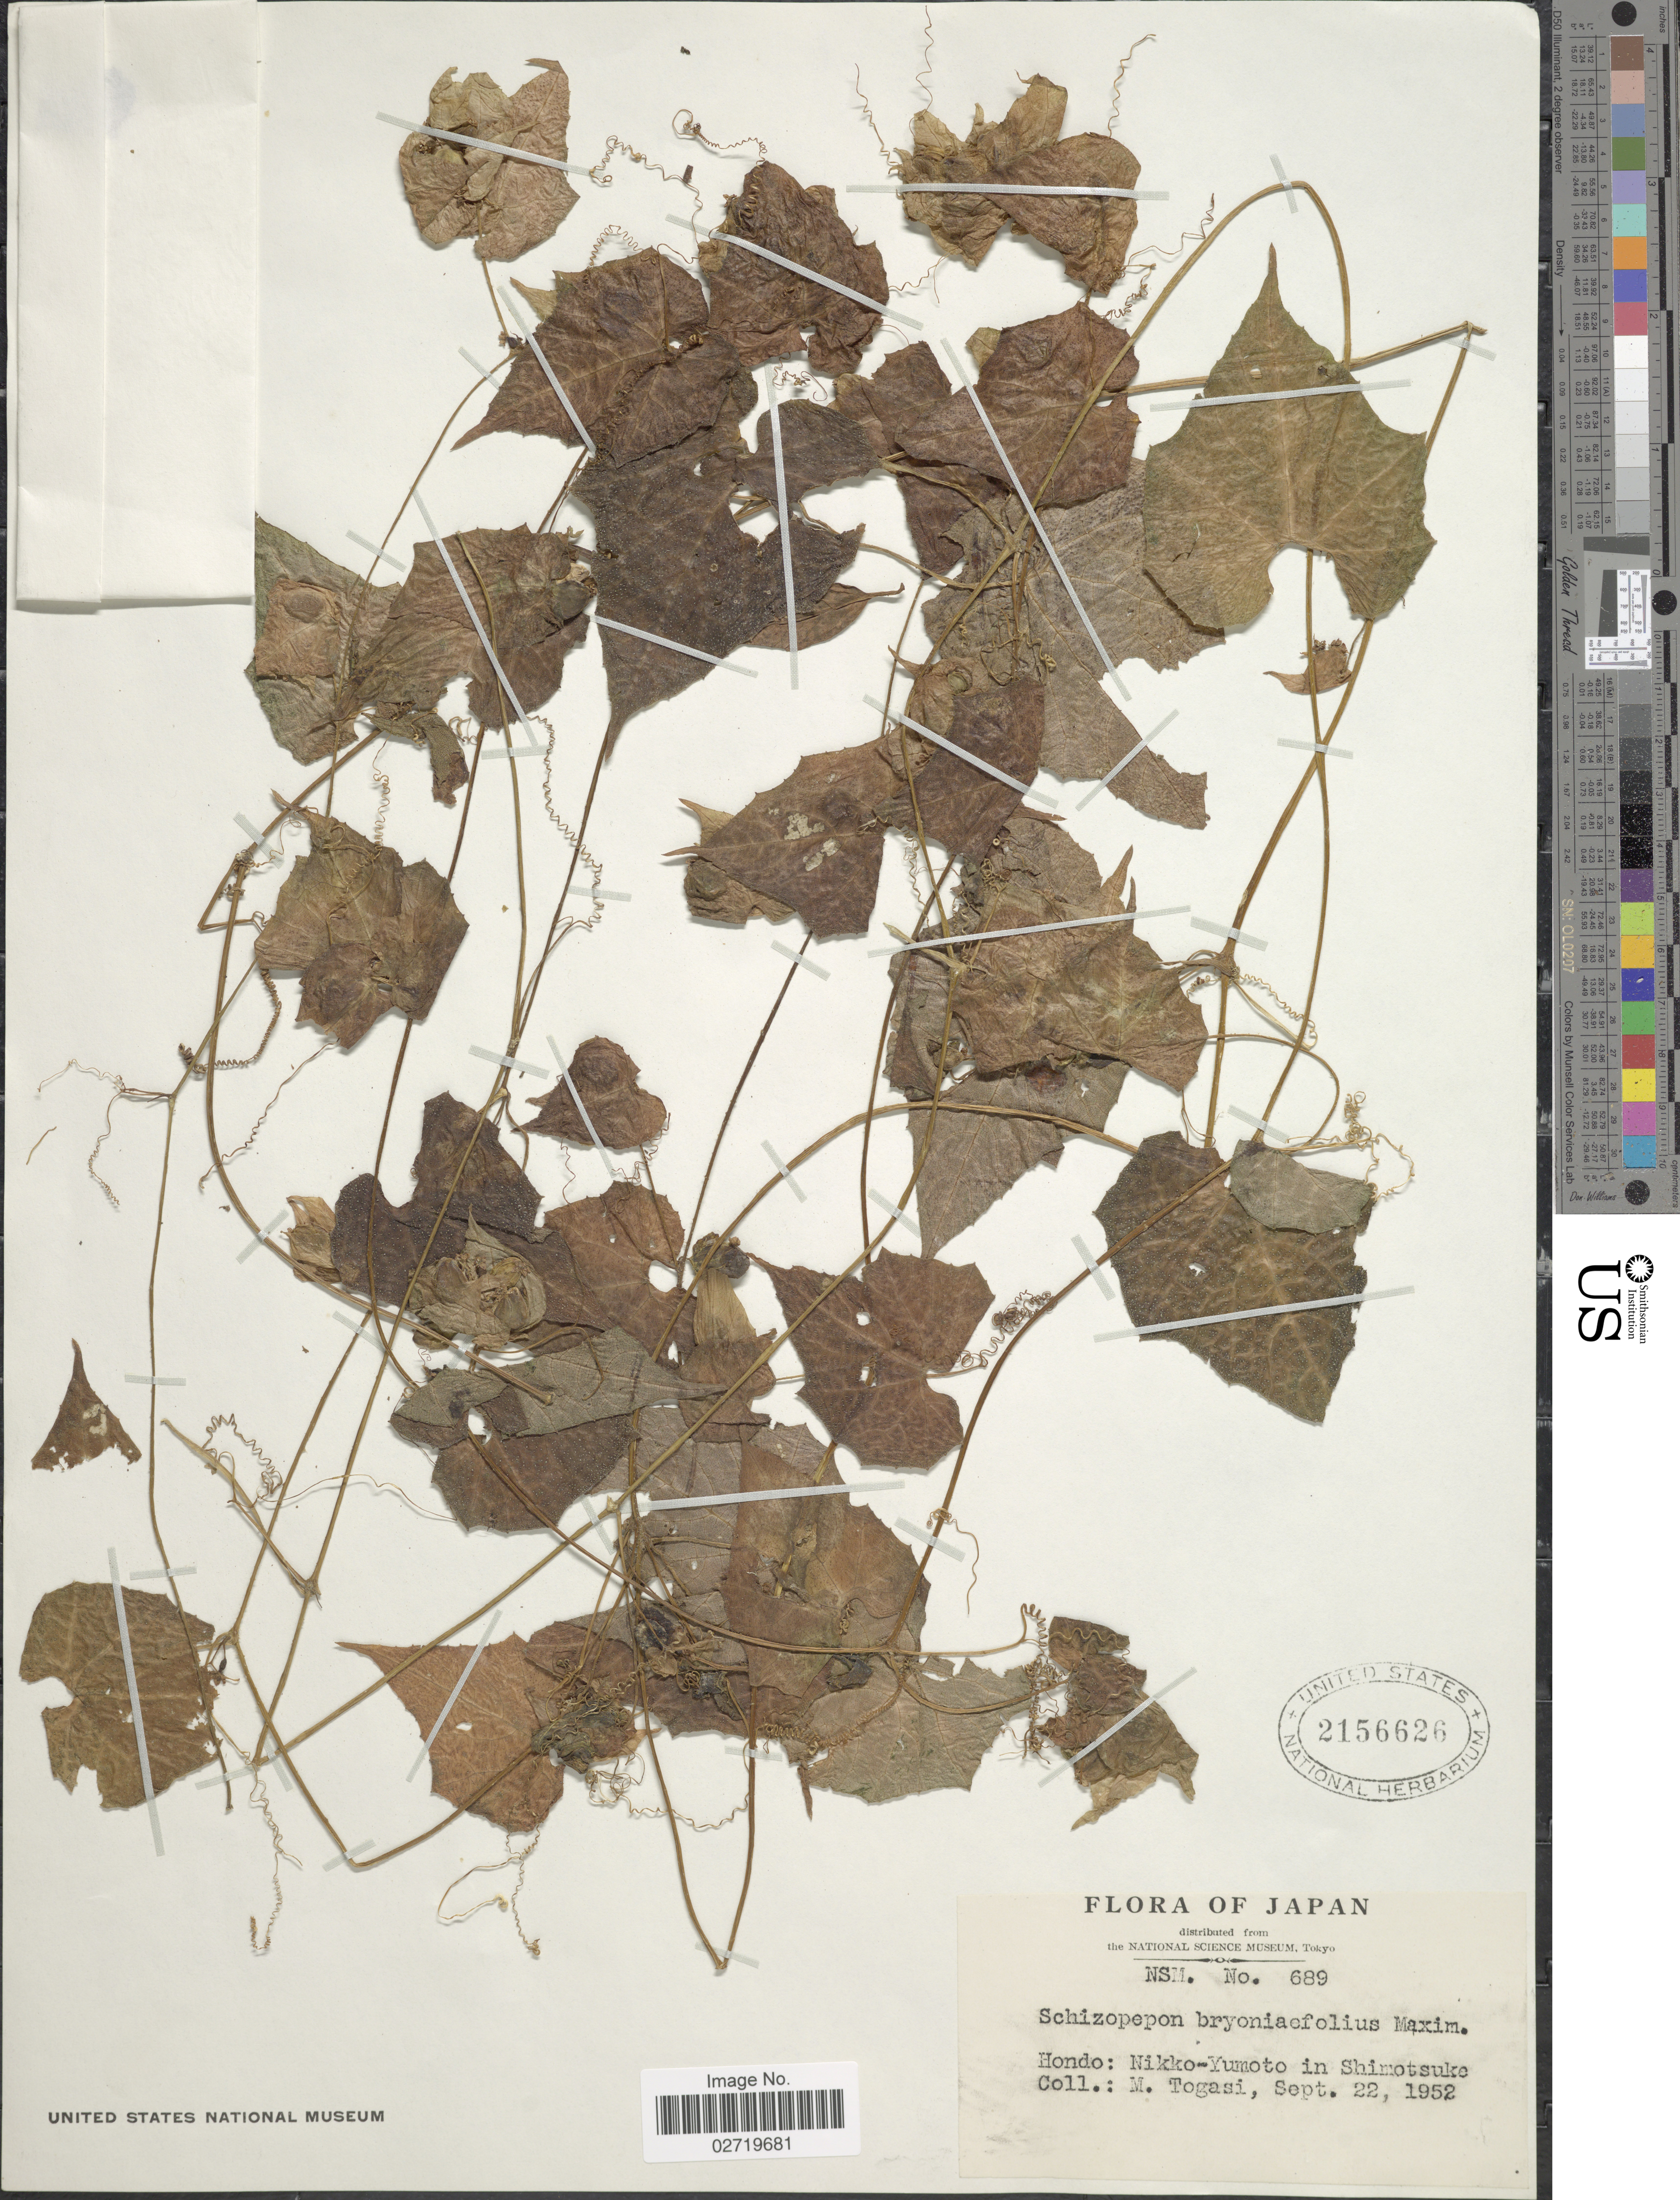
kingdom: Plantae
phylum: Tracheophyta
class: Magnoliopsida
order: Cucurbitales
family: Cucurbitaceae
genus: Schizopepon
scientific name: Schizopepon bryoniifolius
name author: Maxim.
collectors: M. Togasi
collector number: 689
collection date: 1952-09-22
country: Japan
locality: Hondo: Nikko-Yumoto in Shimotsuke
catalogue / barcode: US 2156626